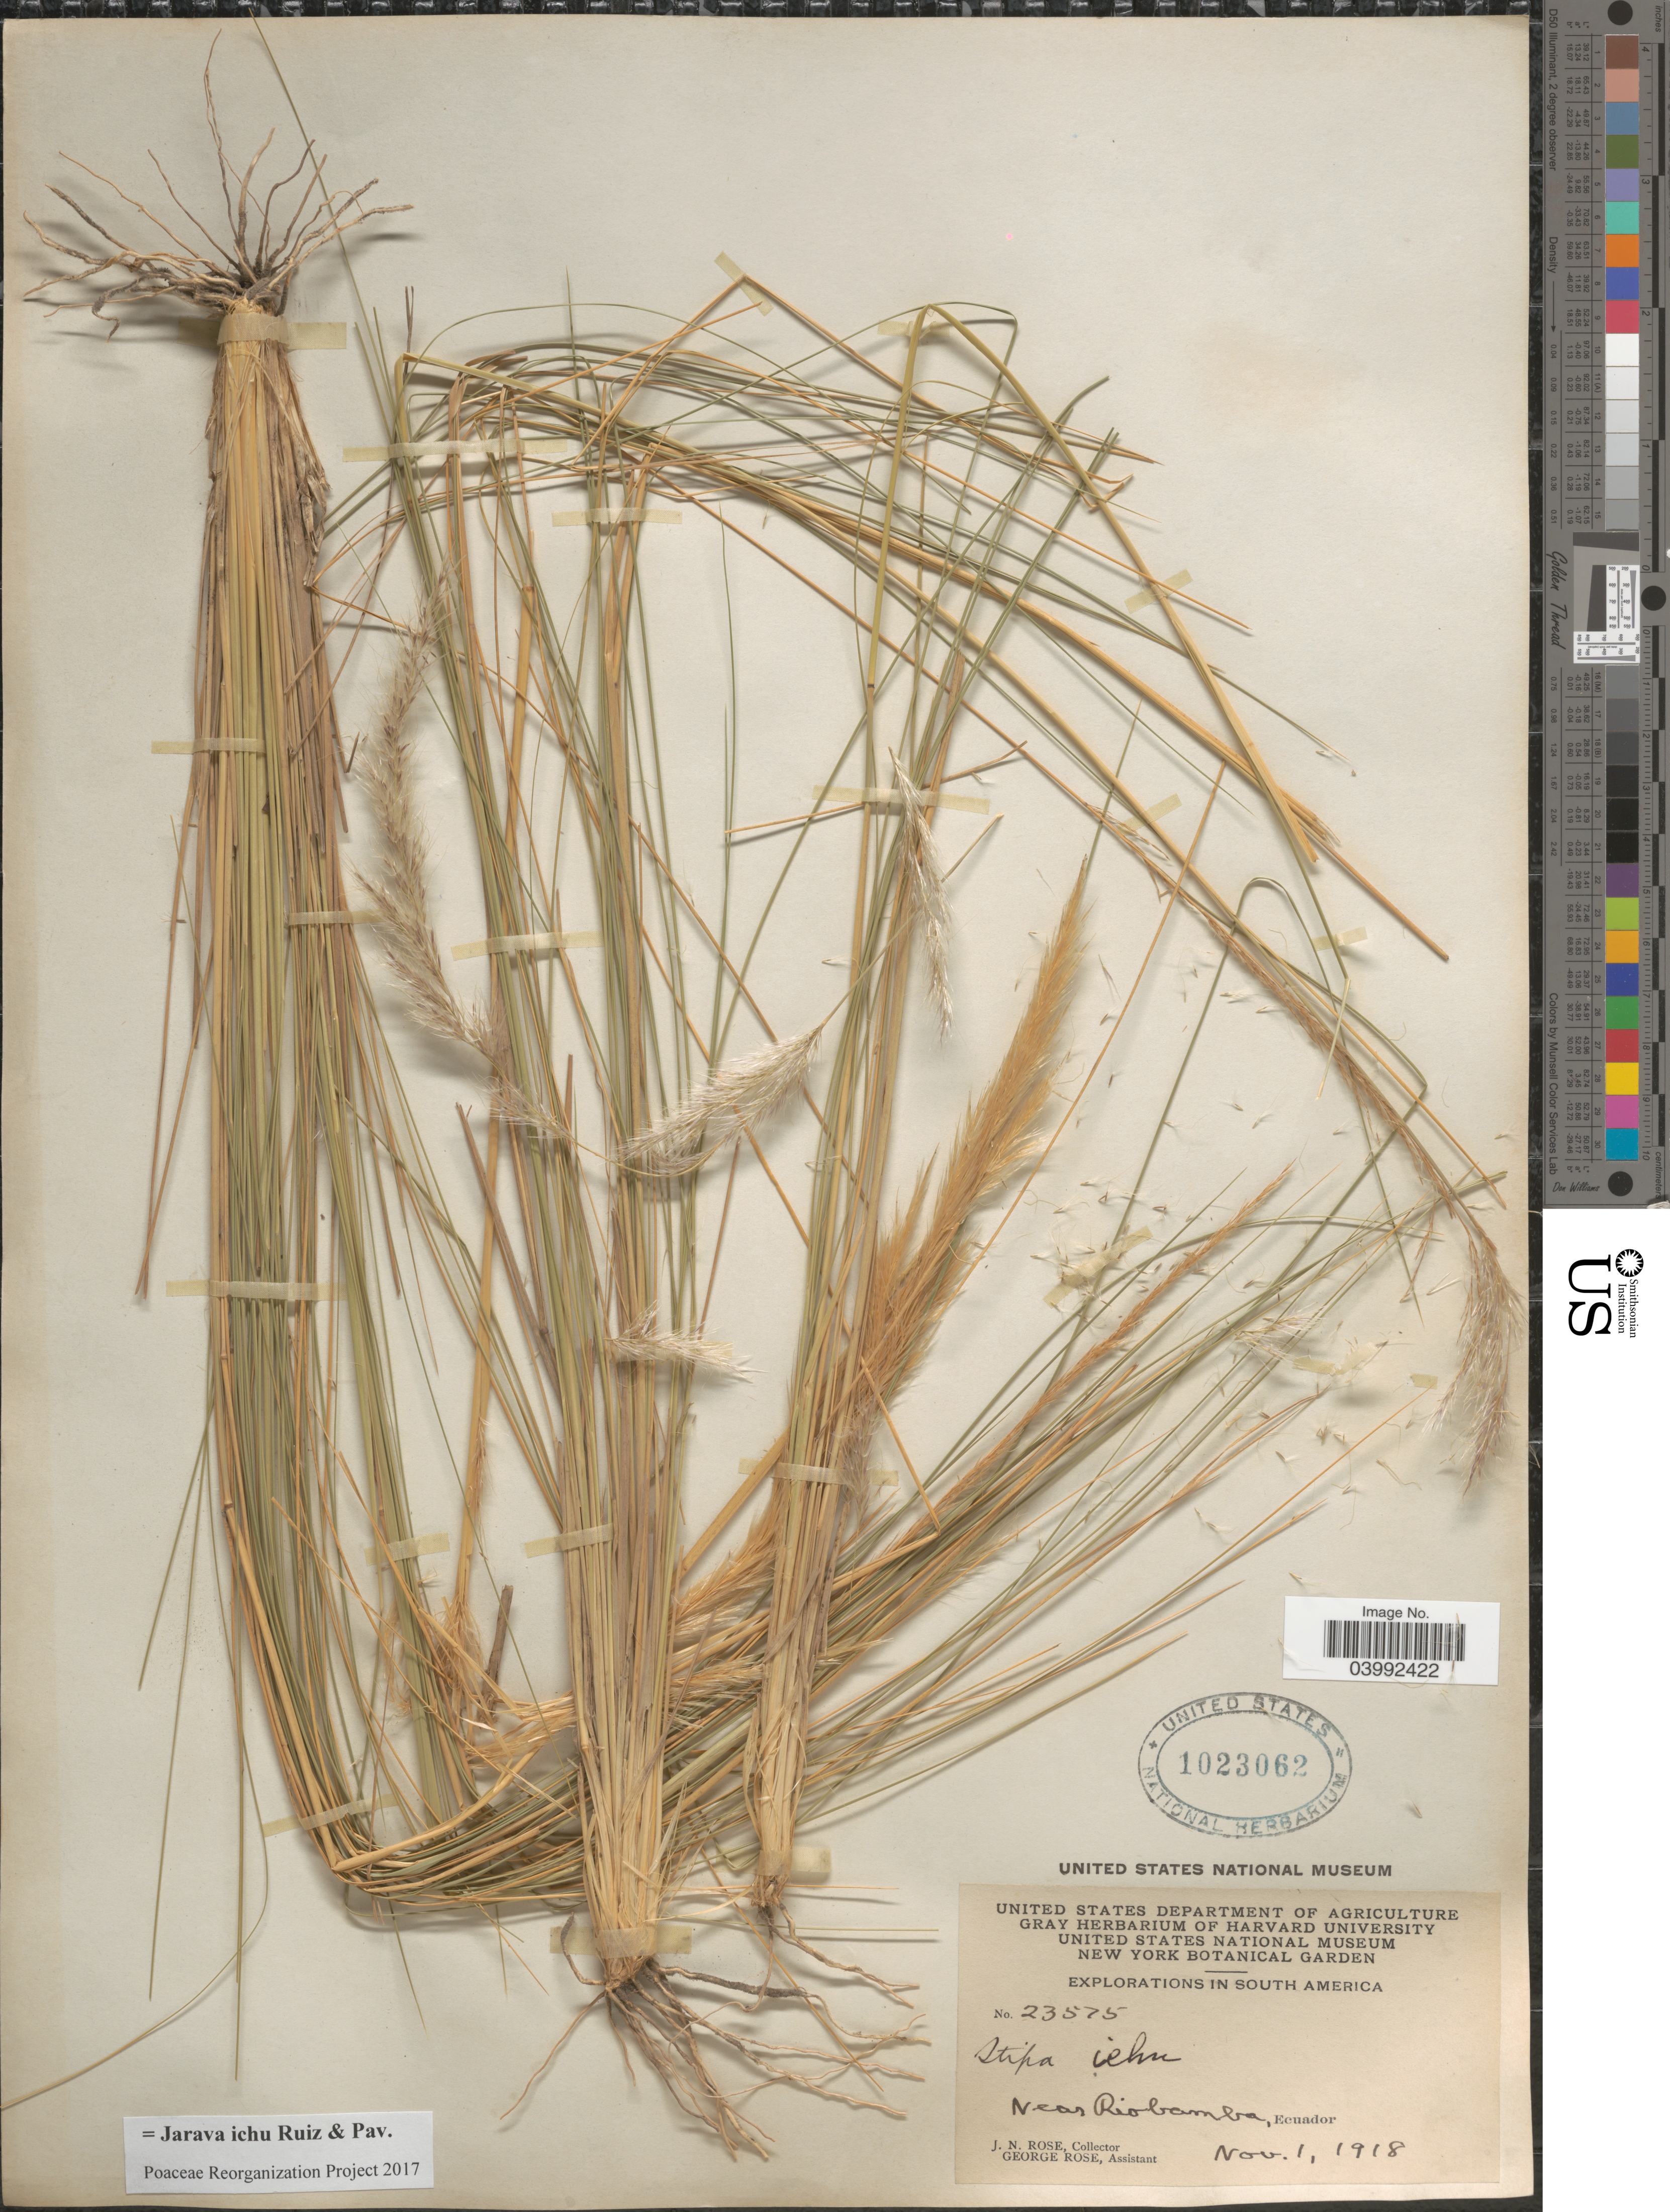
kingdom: Plantae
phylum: Tracheophyta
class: Liliopsida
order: Poales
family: Poaceae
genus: Jarava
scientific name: Jarava ichu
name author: Ruiz & Pav.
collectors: J. N. Rose & G. Rose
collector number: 23575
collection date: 1918-11-01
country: Ecuador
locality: Near Riobamba.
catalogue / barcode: US 1023062